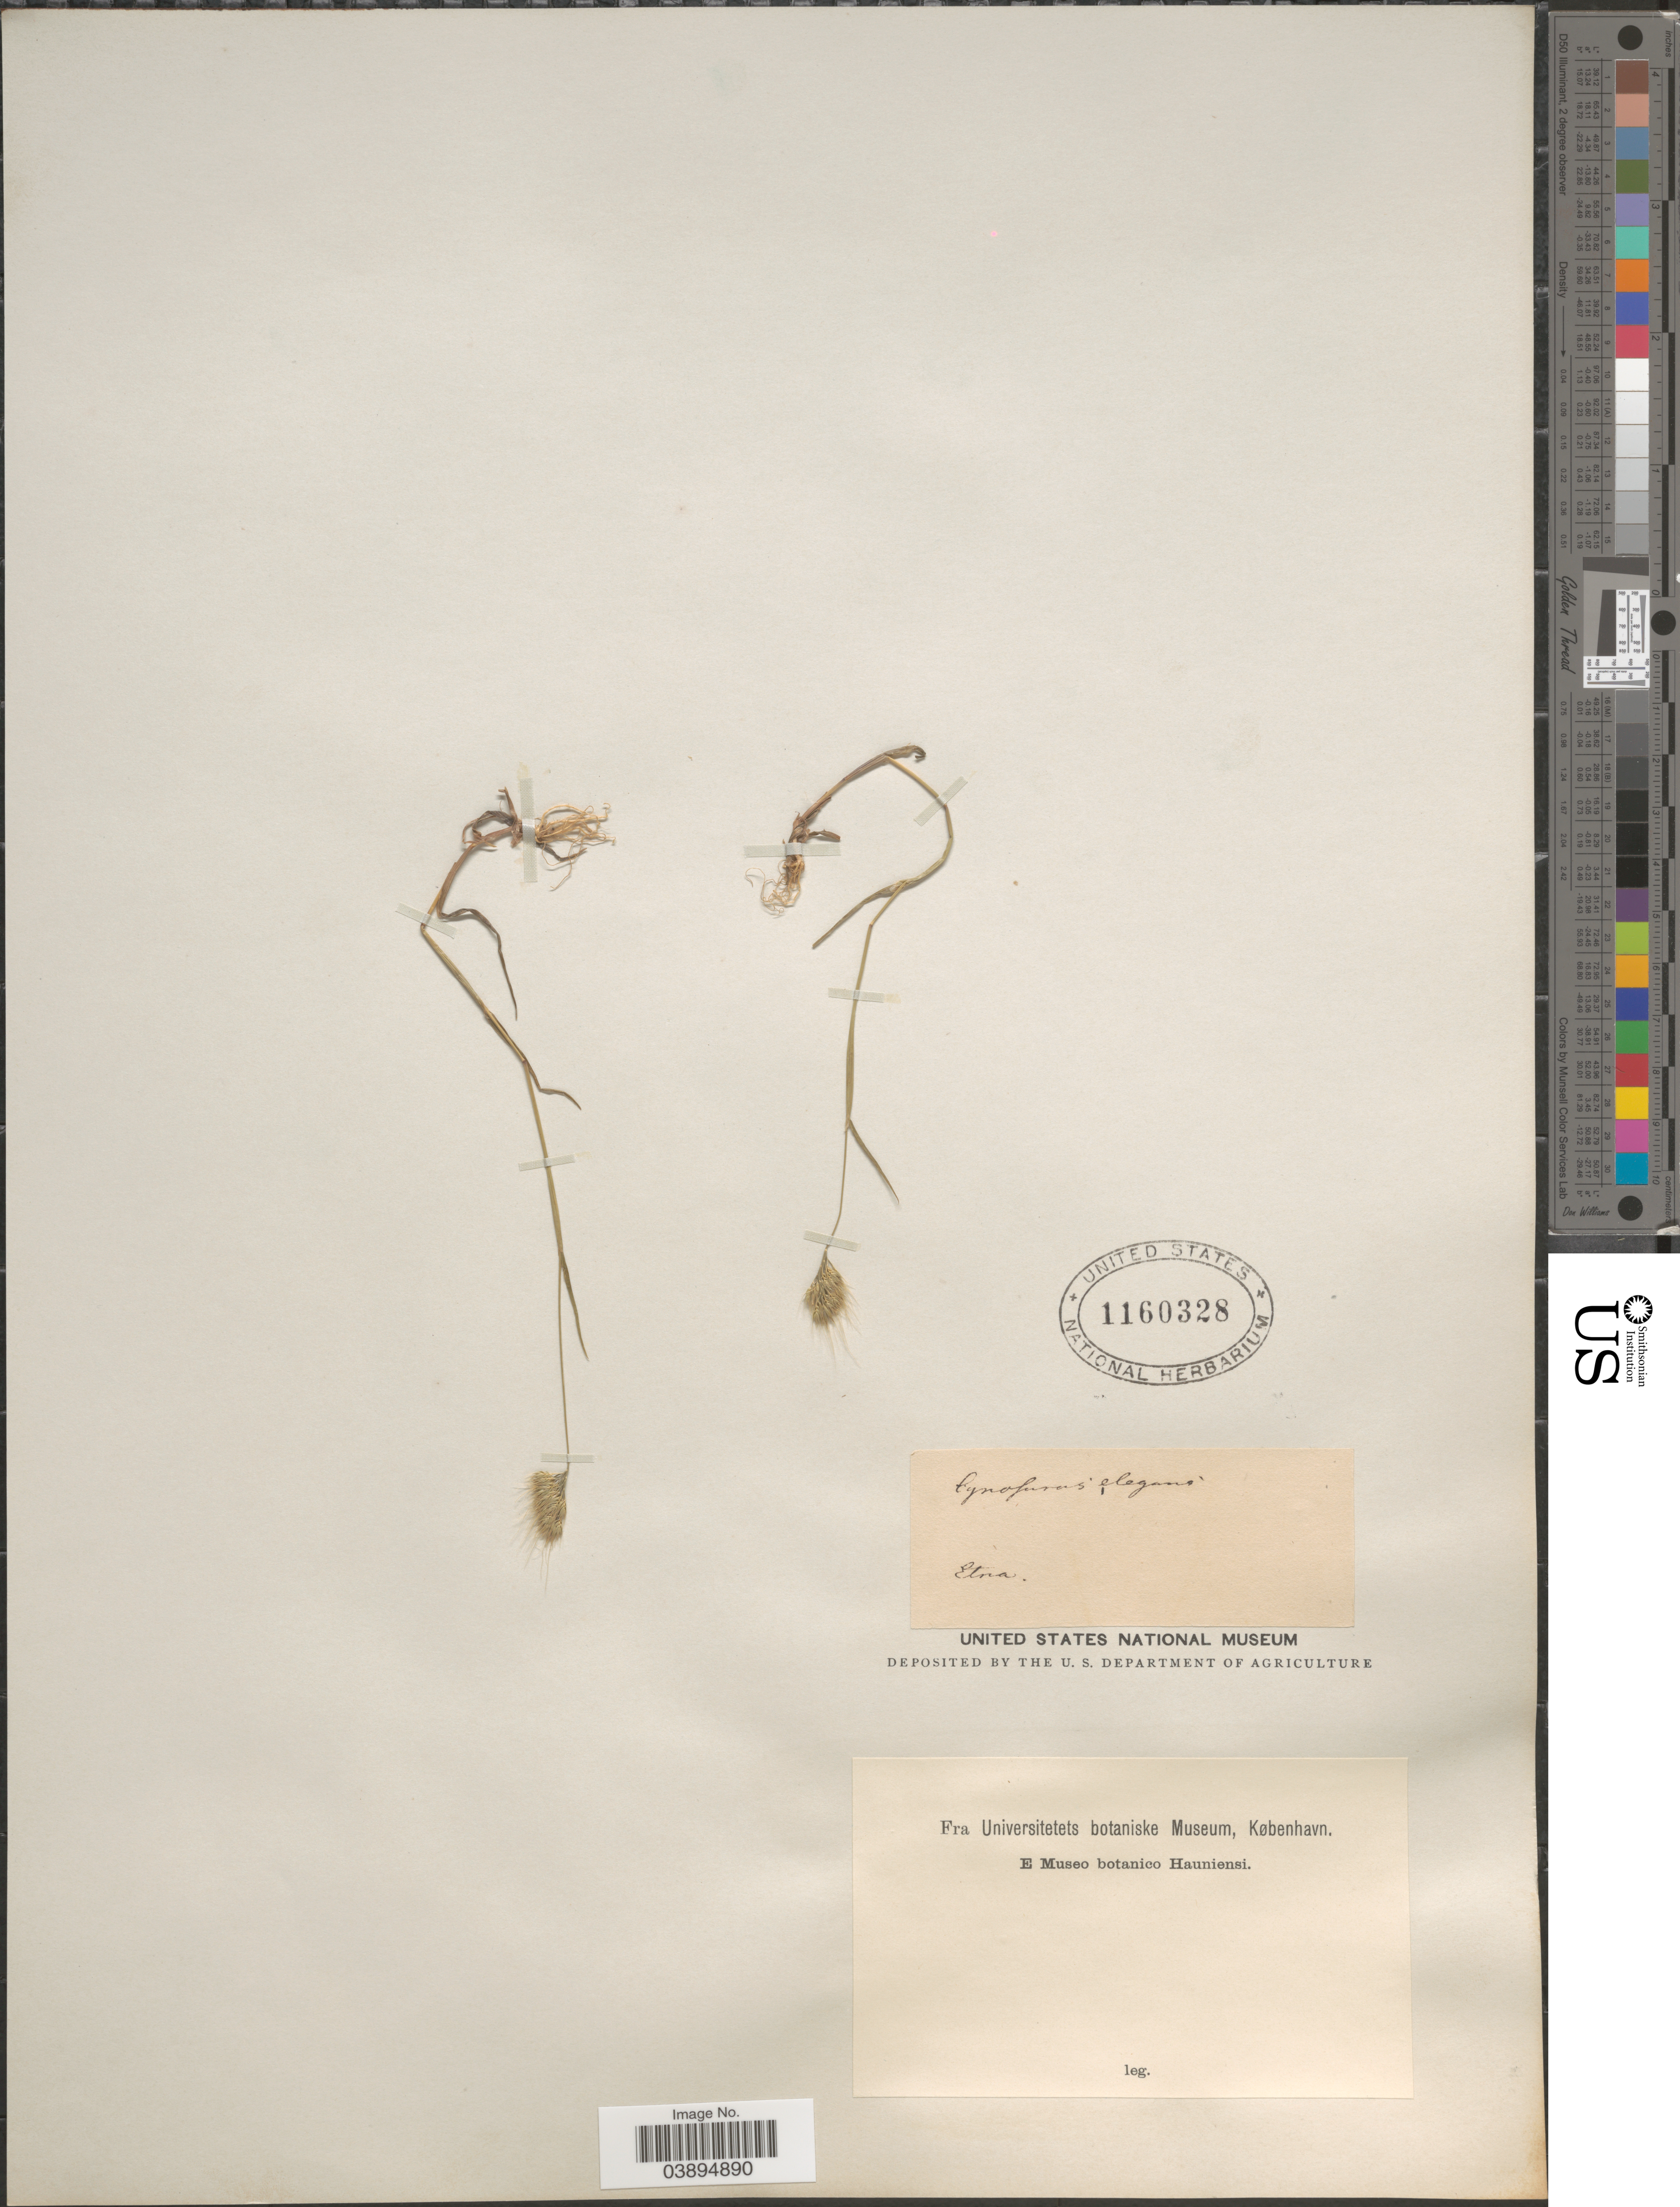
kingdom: Plantae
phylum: Tracheophyta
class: Liliopsida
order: Poales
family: Poaceae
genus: Cynosurus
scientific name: Cynosurus elegans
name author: Desf.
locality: Etna.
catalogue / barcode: US 1160328